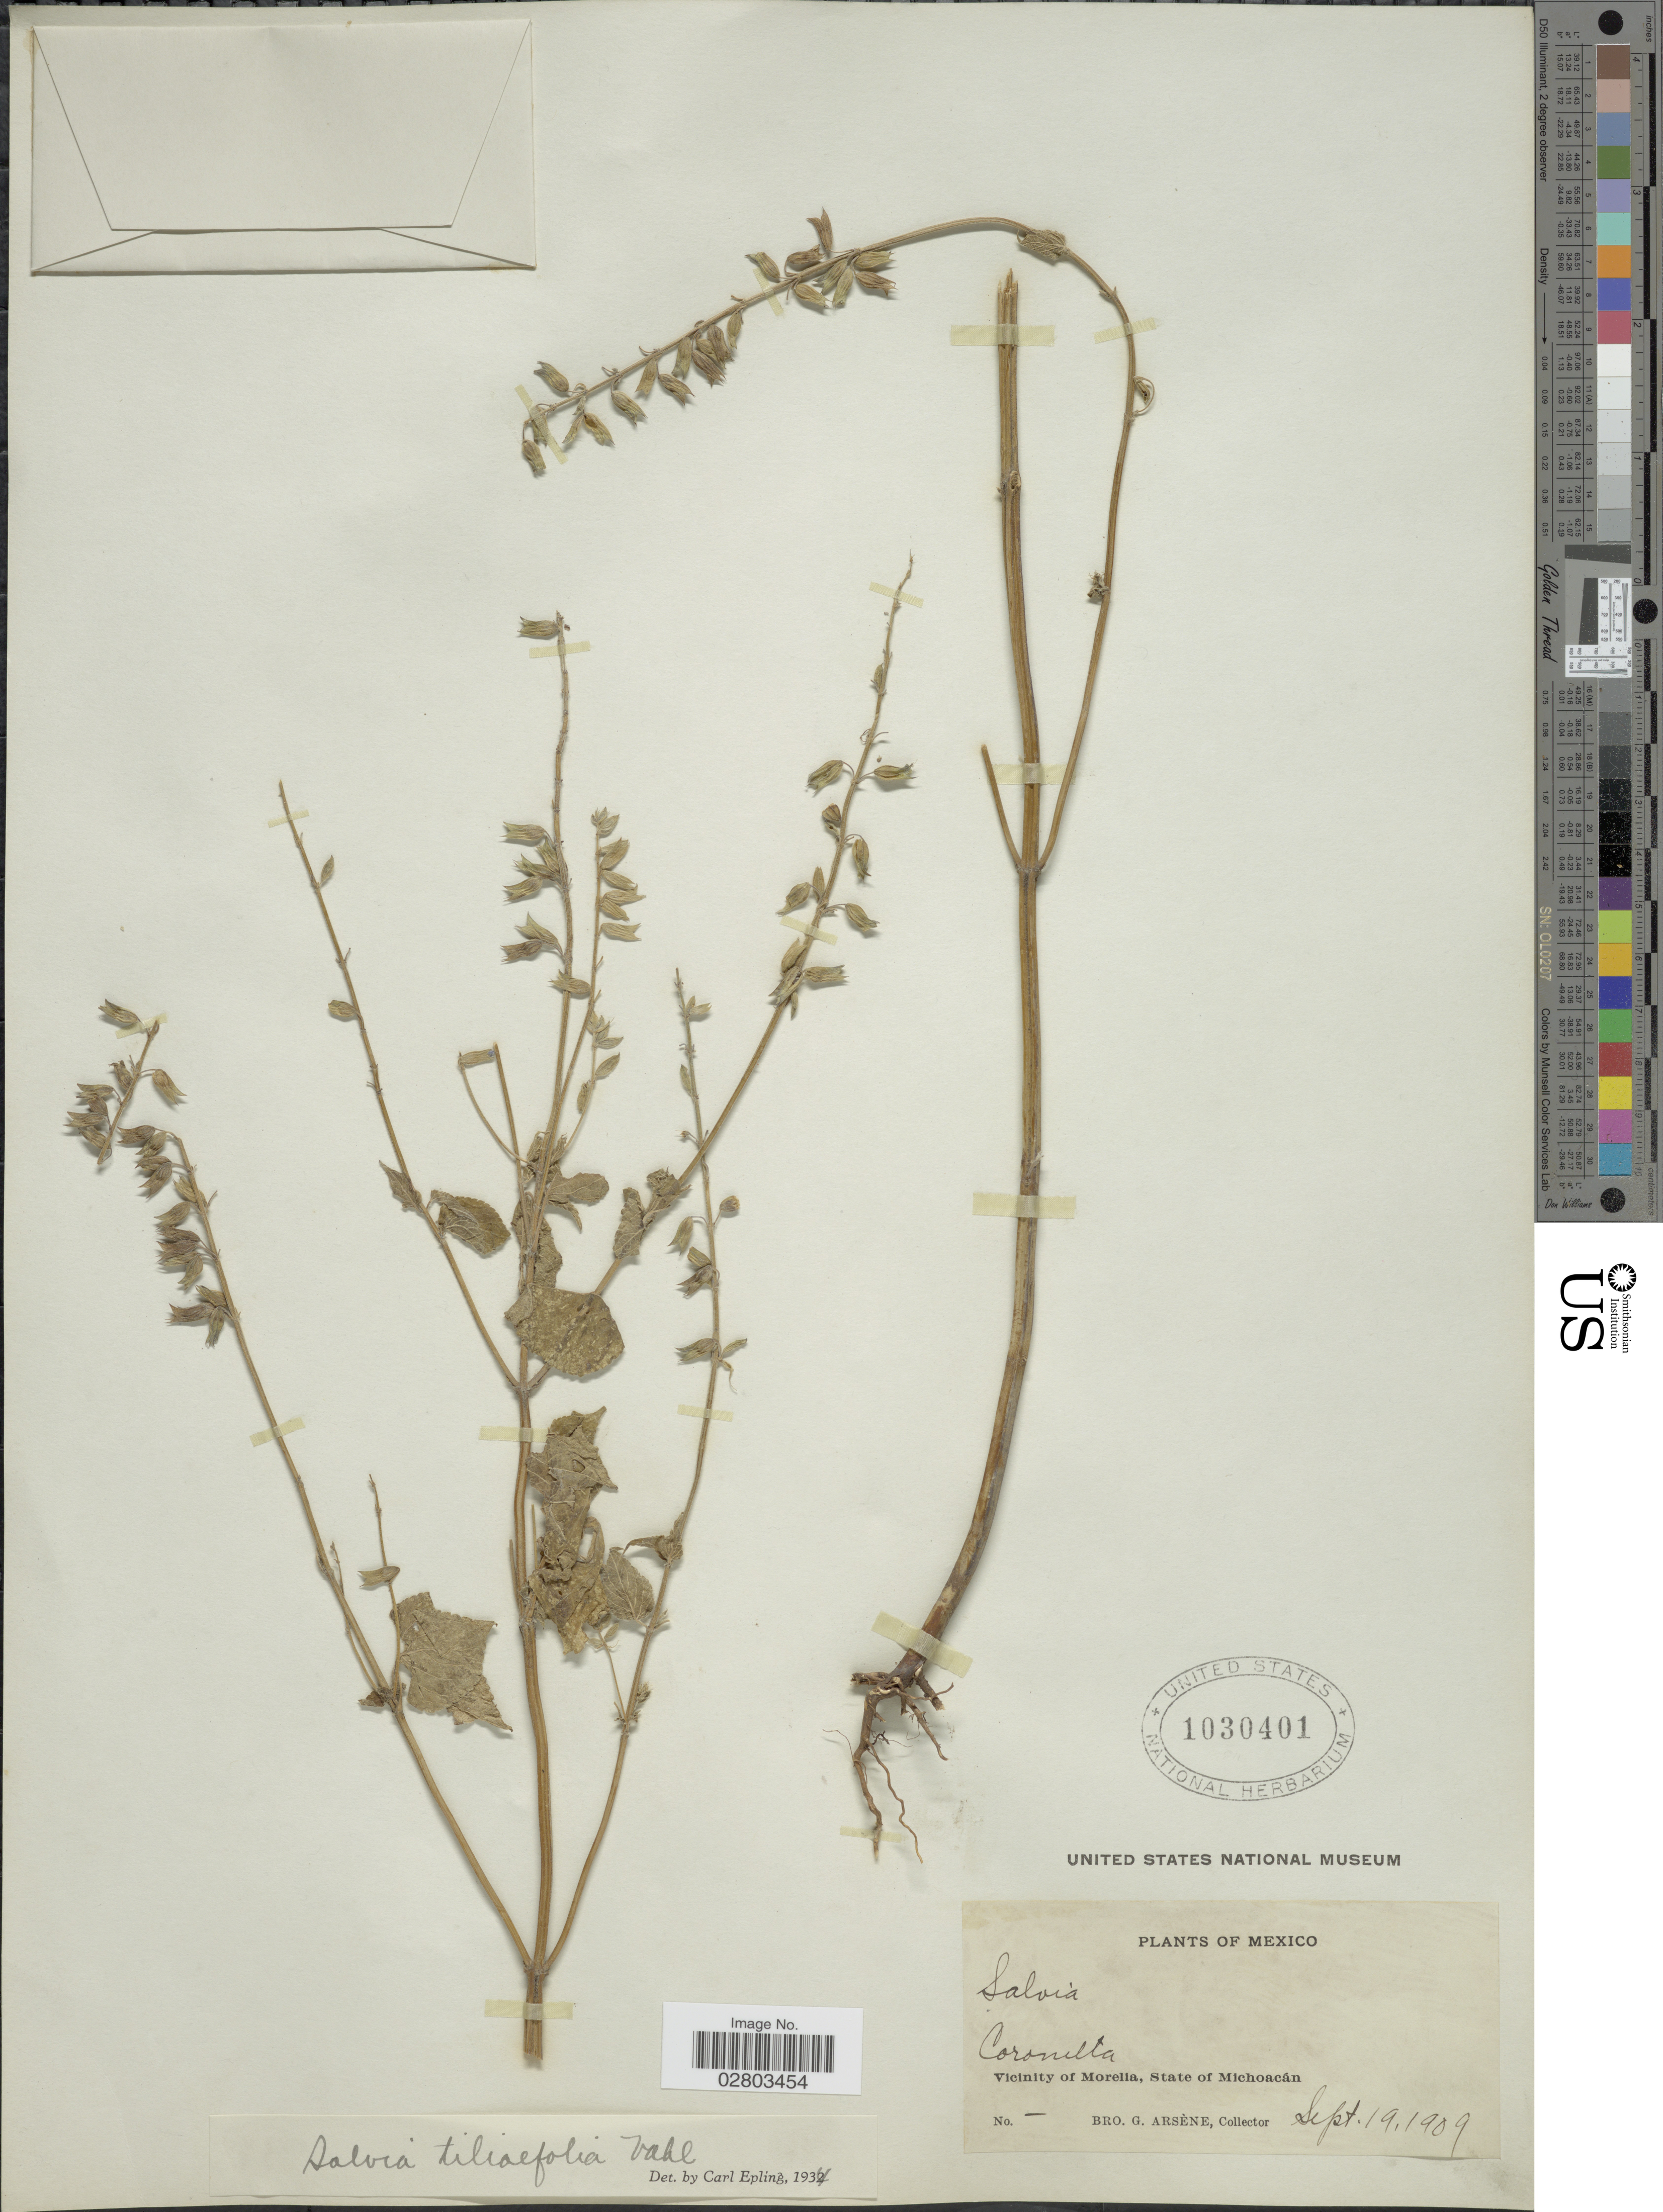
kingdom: Plantae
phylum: Tracheophyta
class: Magnoliopsida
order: Lamiales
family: Lamiaceae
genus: Salvia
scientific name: Salvia tiliifolia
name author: Vahl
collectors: Bro. G. Arsène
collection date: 1909-09-19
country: Mexico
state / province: Michoacán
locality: Coronilta, Vicinity of Morelia.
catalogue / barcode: US 1030401